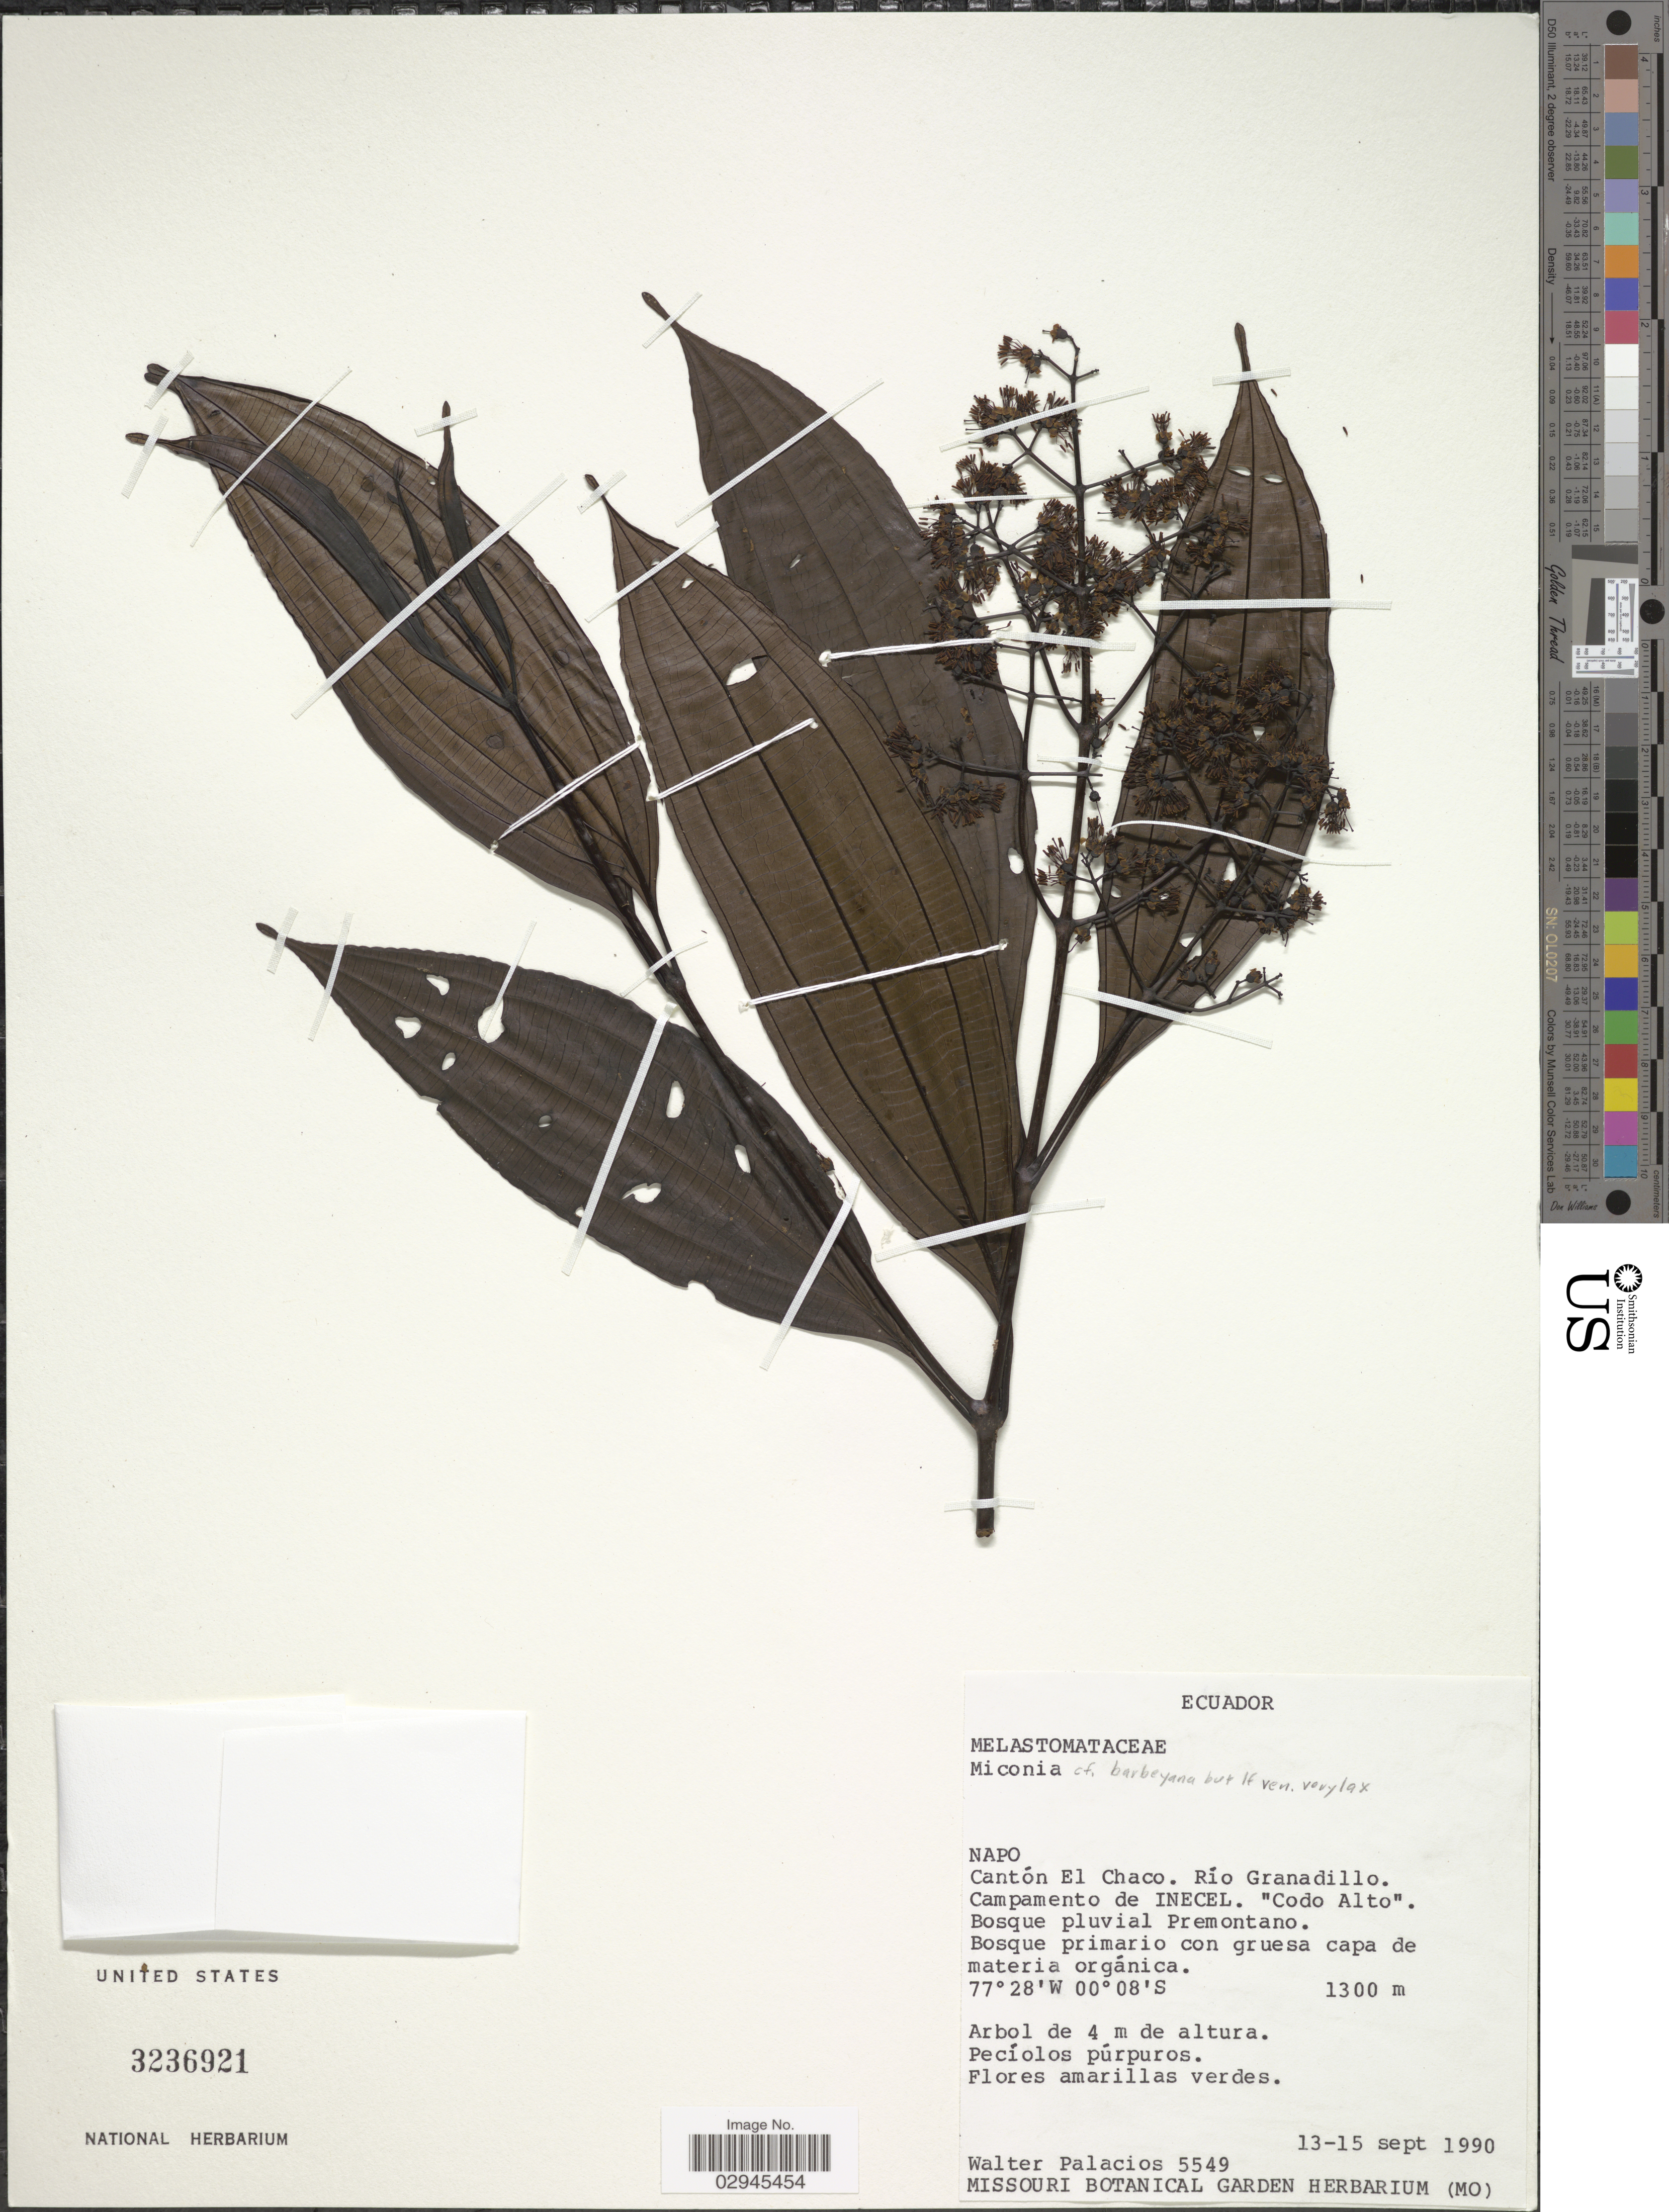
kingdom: Plantae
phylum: Tracheophyta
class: Magnoliopsida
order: Myrtales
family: Melastomataceae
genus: Miconia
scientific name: Miconia sp.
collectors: W. Palacios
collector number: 5549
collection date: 1990-09-13/1990-09-15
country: Ecuador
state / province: Napo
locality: Cantón El Chaco. Río Granadillo. Campamento de INECEL. "Codo Alto". Bosque pluvial Premontano.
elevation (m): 1300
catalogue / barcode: US 3236921